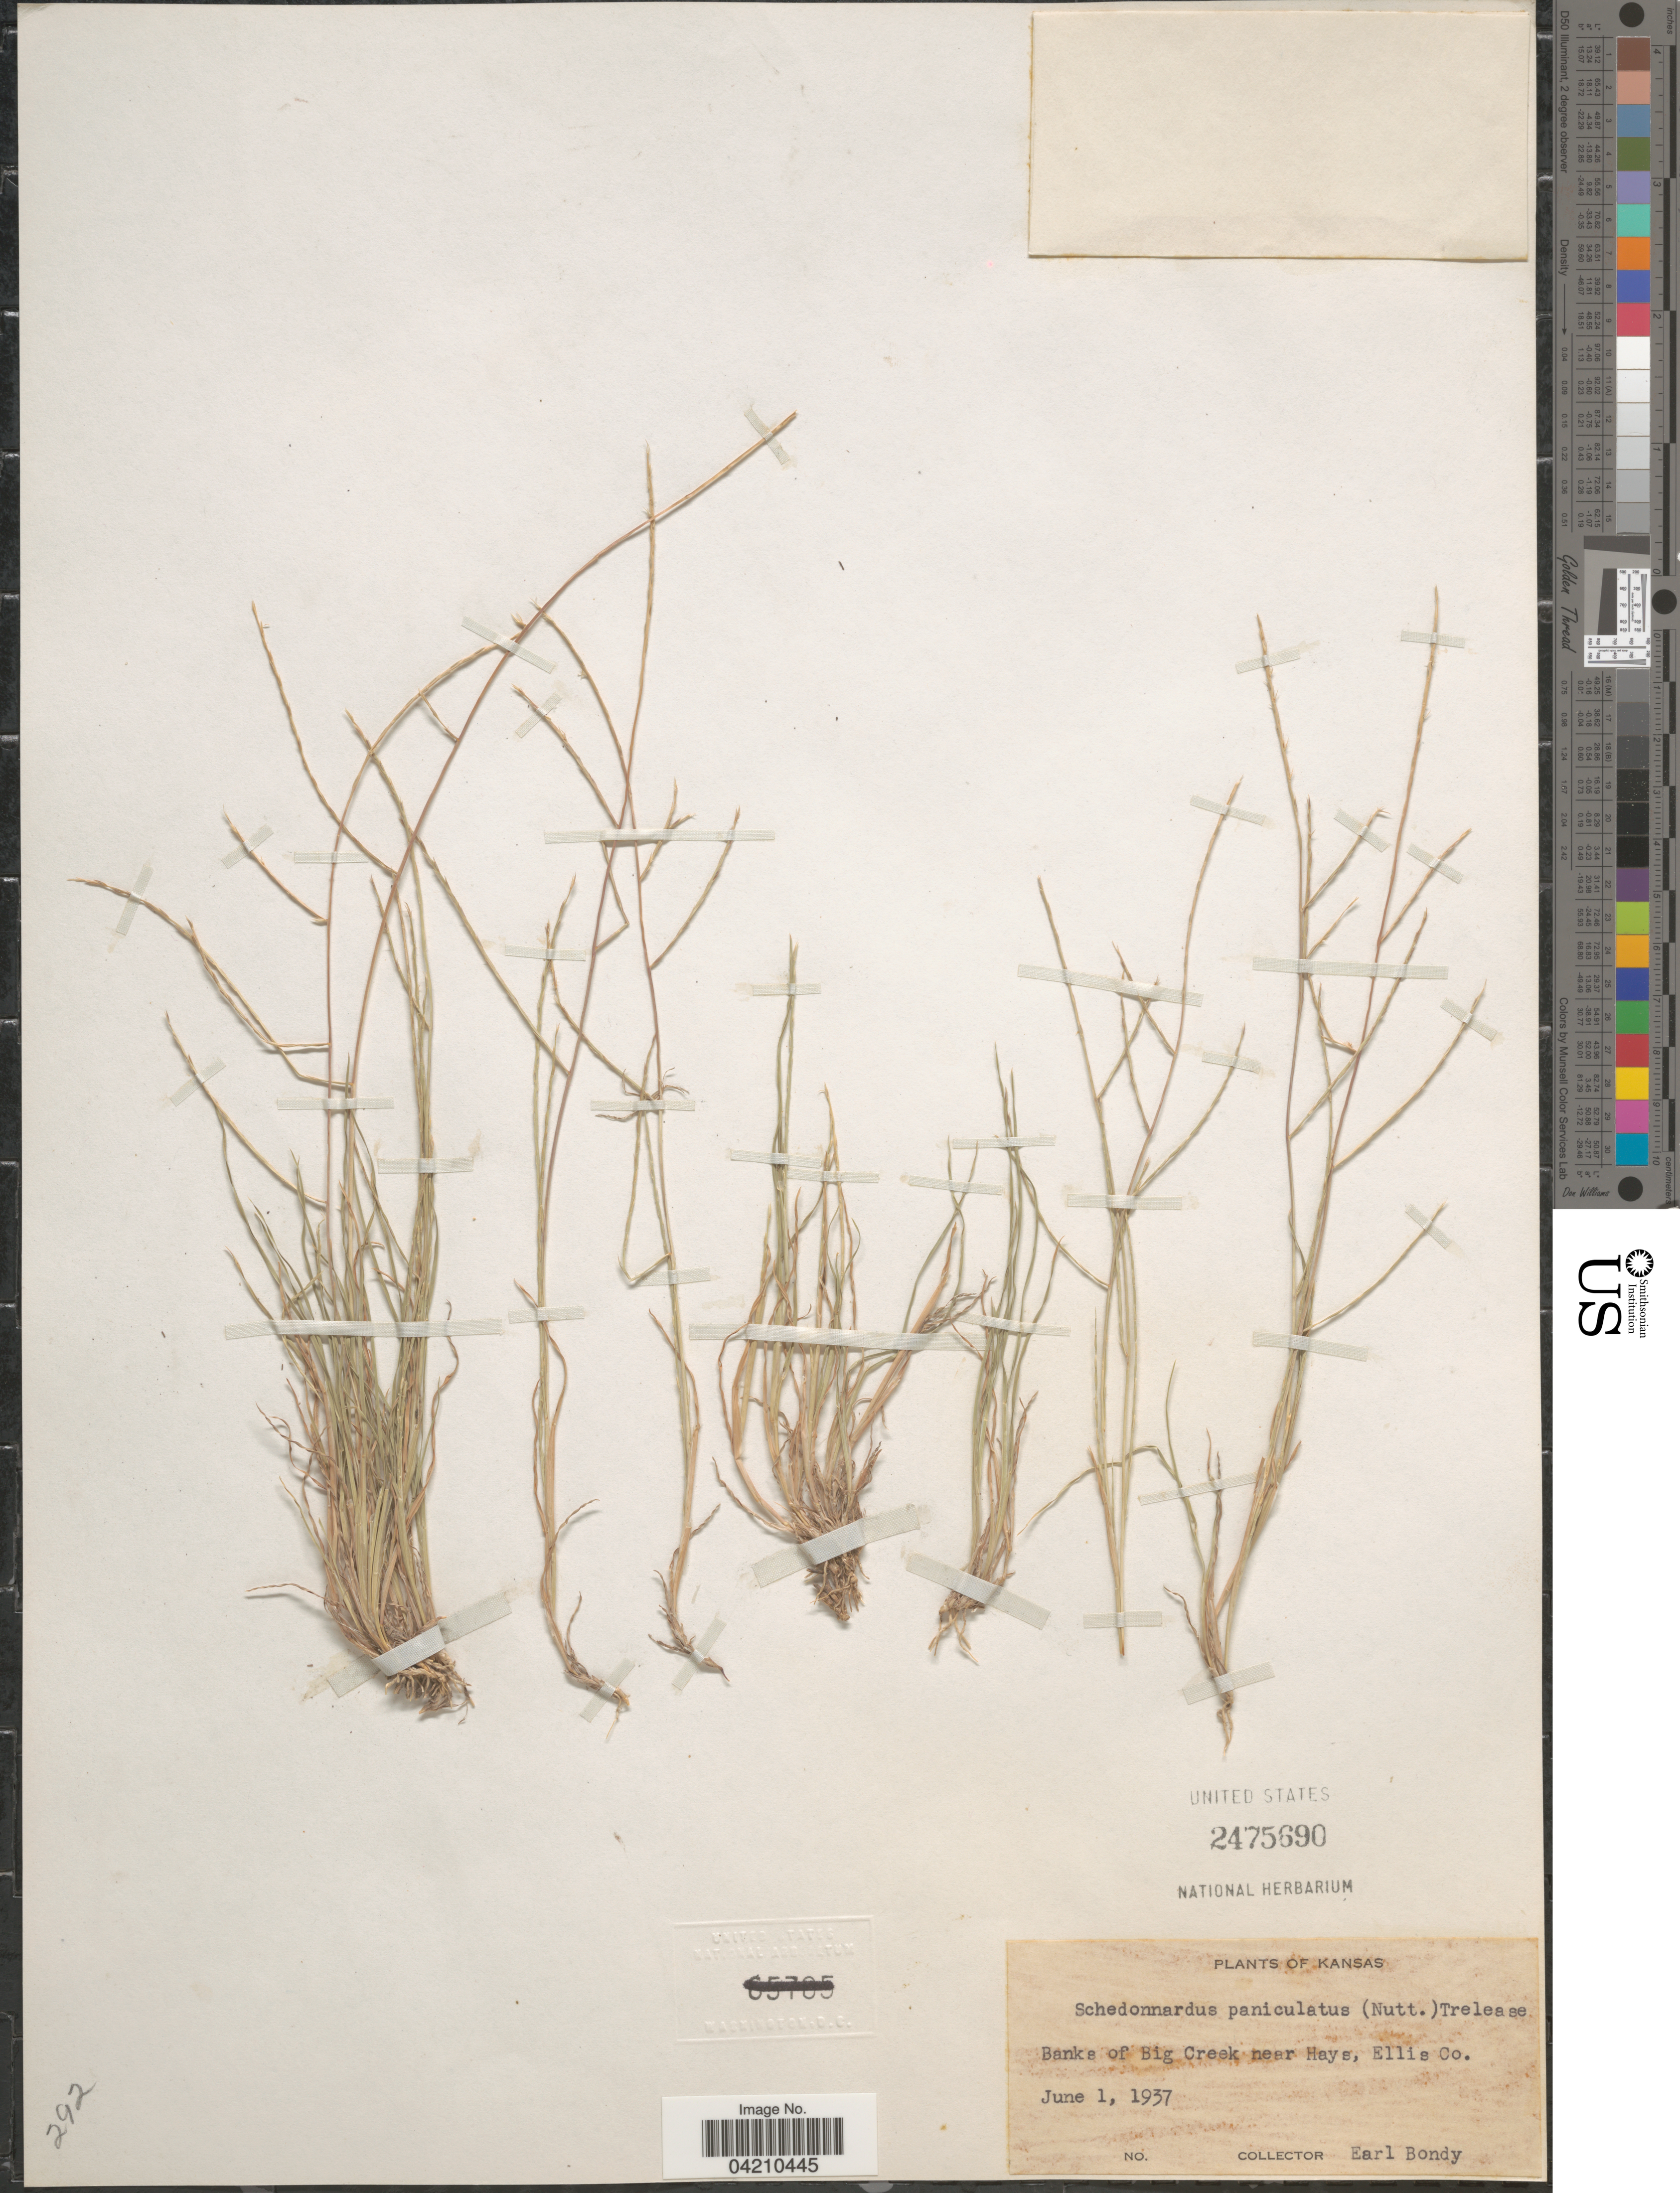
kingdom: Plantae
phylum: Tracheophyta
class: Liliopsida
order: Poales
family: Poaceae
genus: Muhlenbergia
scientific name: Muhlenbergia paniculata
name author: (Nutt.) Columbus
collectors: E. Bondy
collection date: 1937-06-01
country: United States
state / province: Kansas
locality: Banks of Big Creek near Hays, Ellis Co.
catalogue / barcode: US 2475690